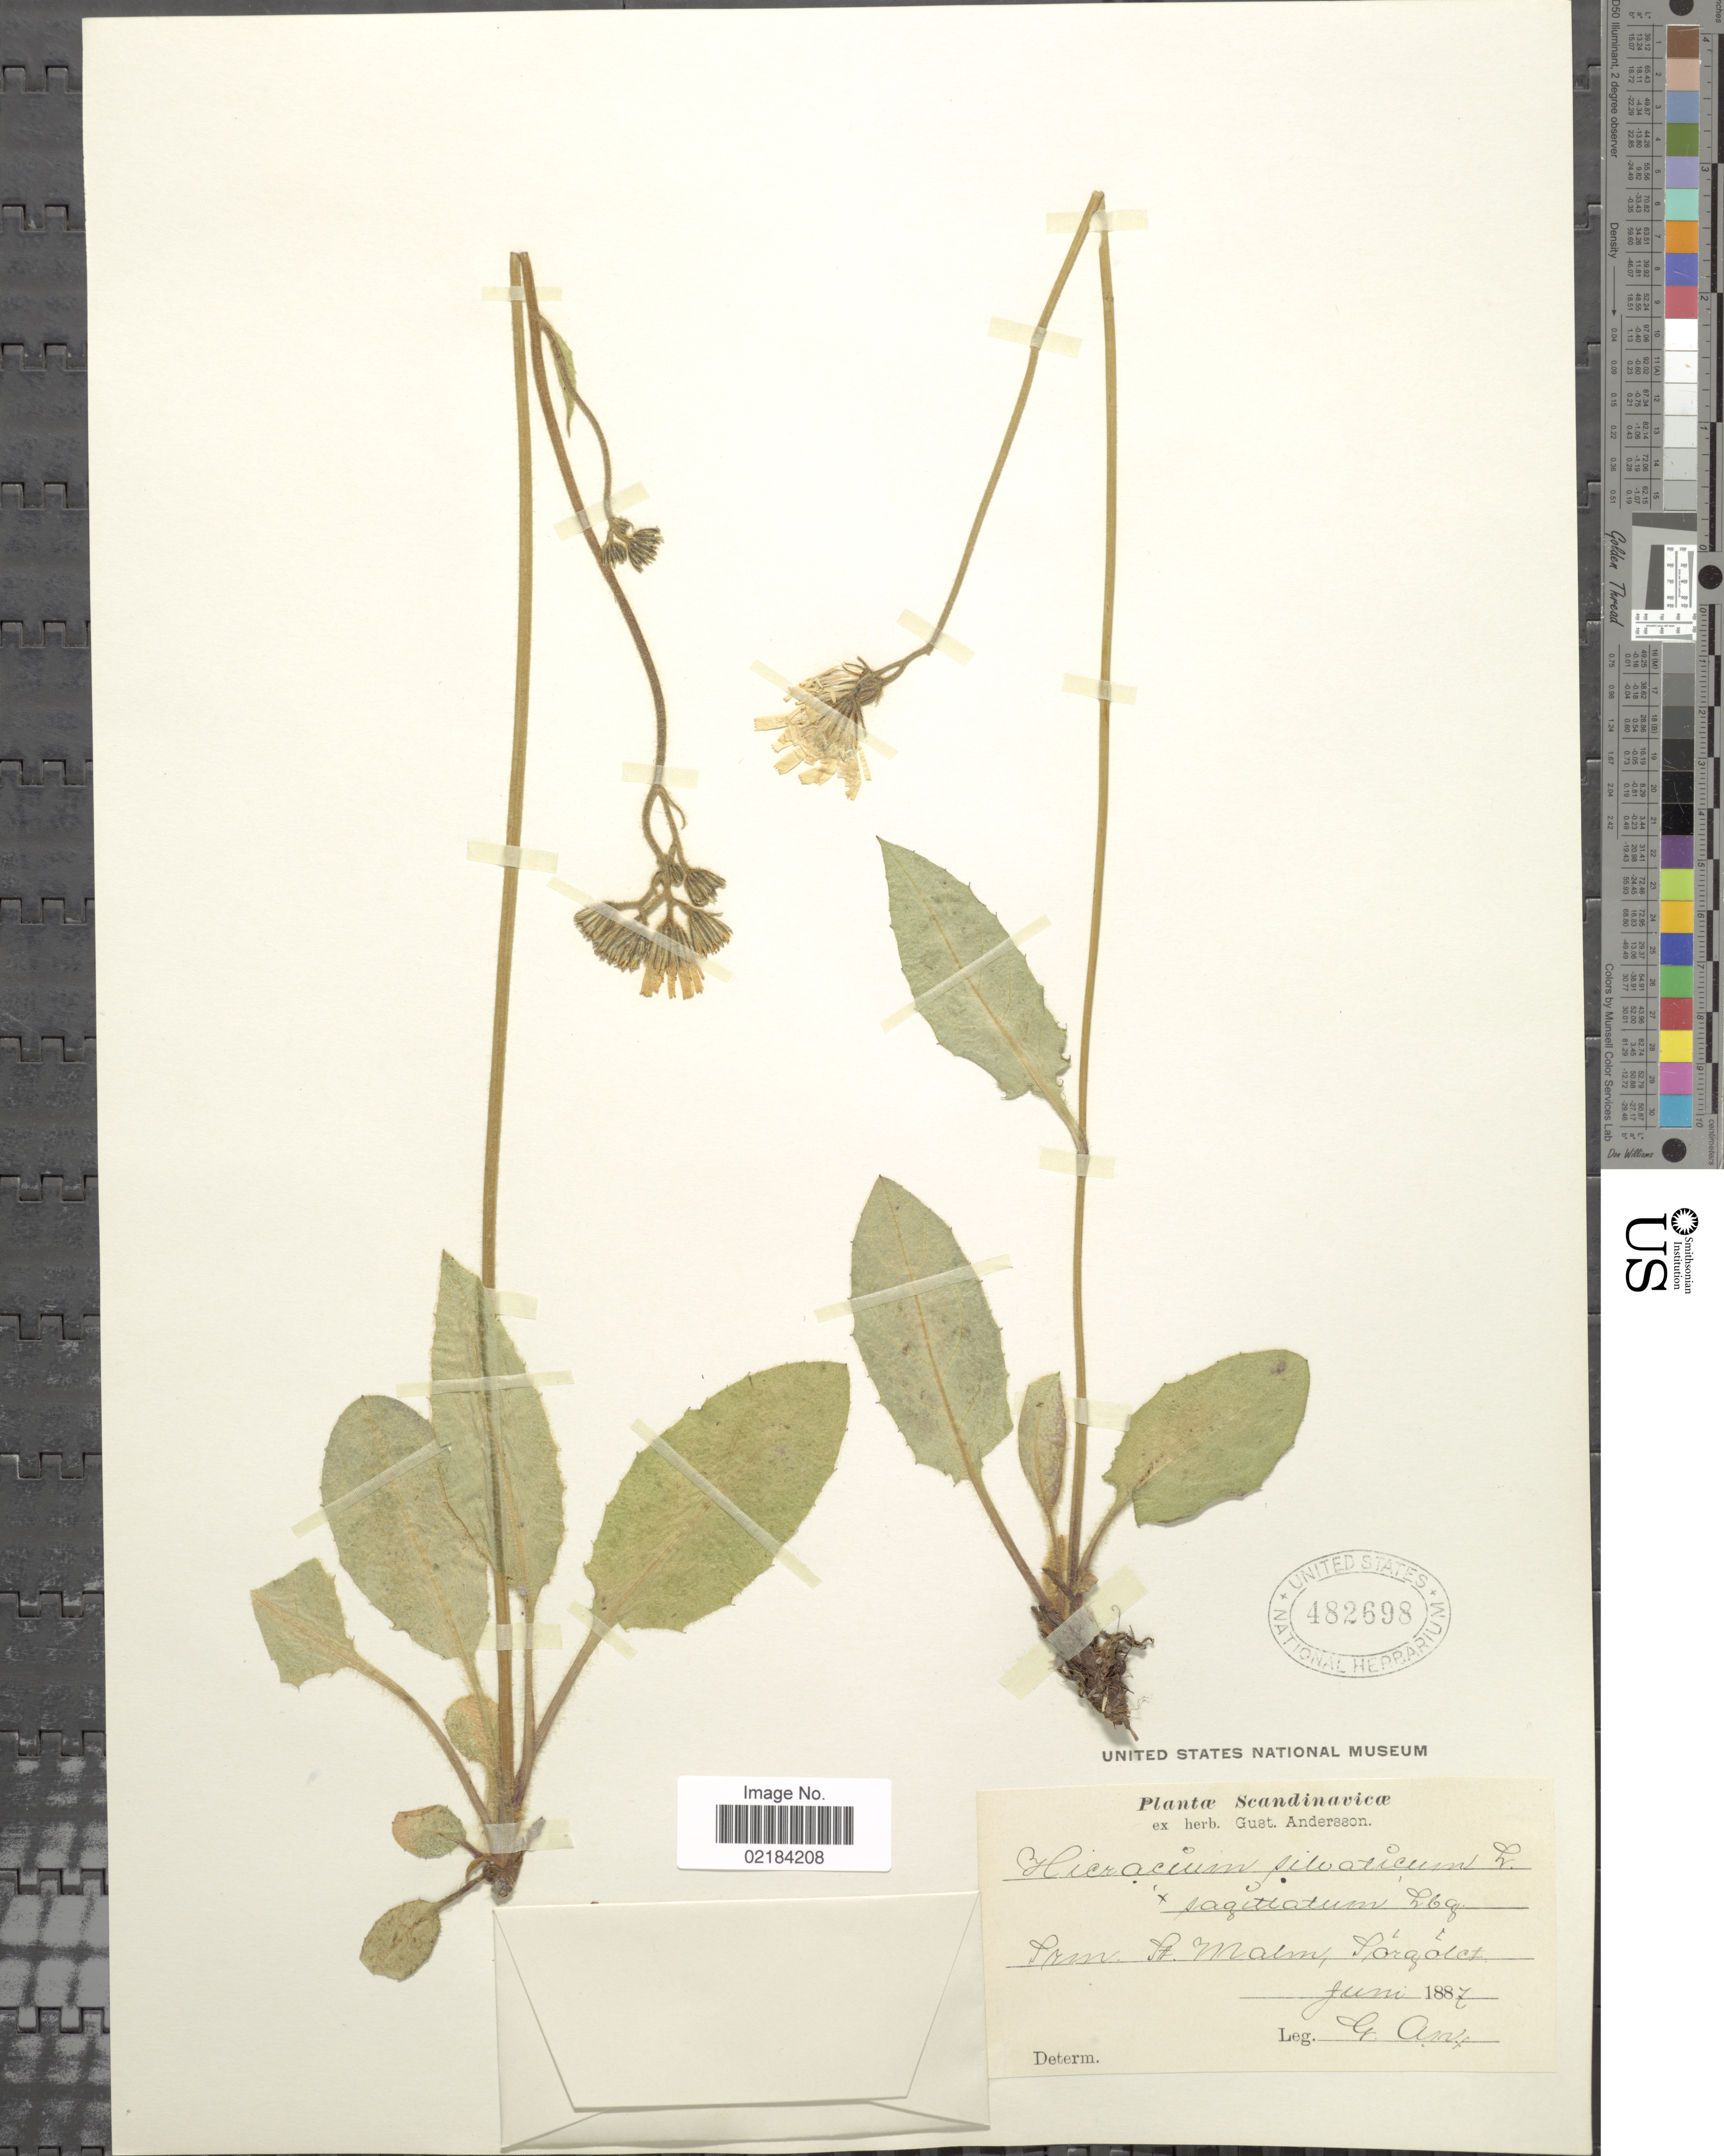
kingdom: Plantae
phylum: Tracheophyta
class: Magnoliopsida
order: Asterales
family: Asteraceae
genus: Hieracium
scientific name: Hieracium sylvaticum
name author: (L.) Gouan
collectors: G. O. A. Malme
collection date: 1887-06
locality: Scandinaviæ, Srm. St Malm, Sârgâlcz [interpreted]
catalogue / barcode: US 482698